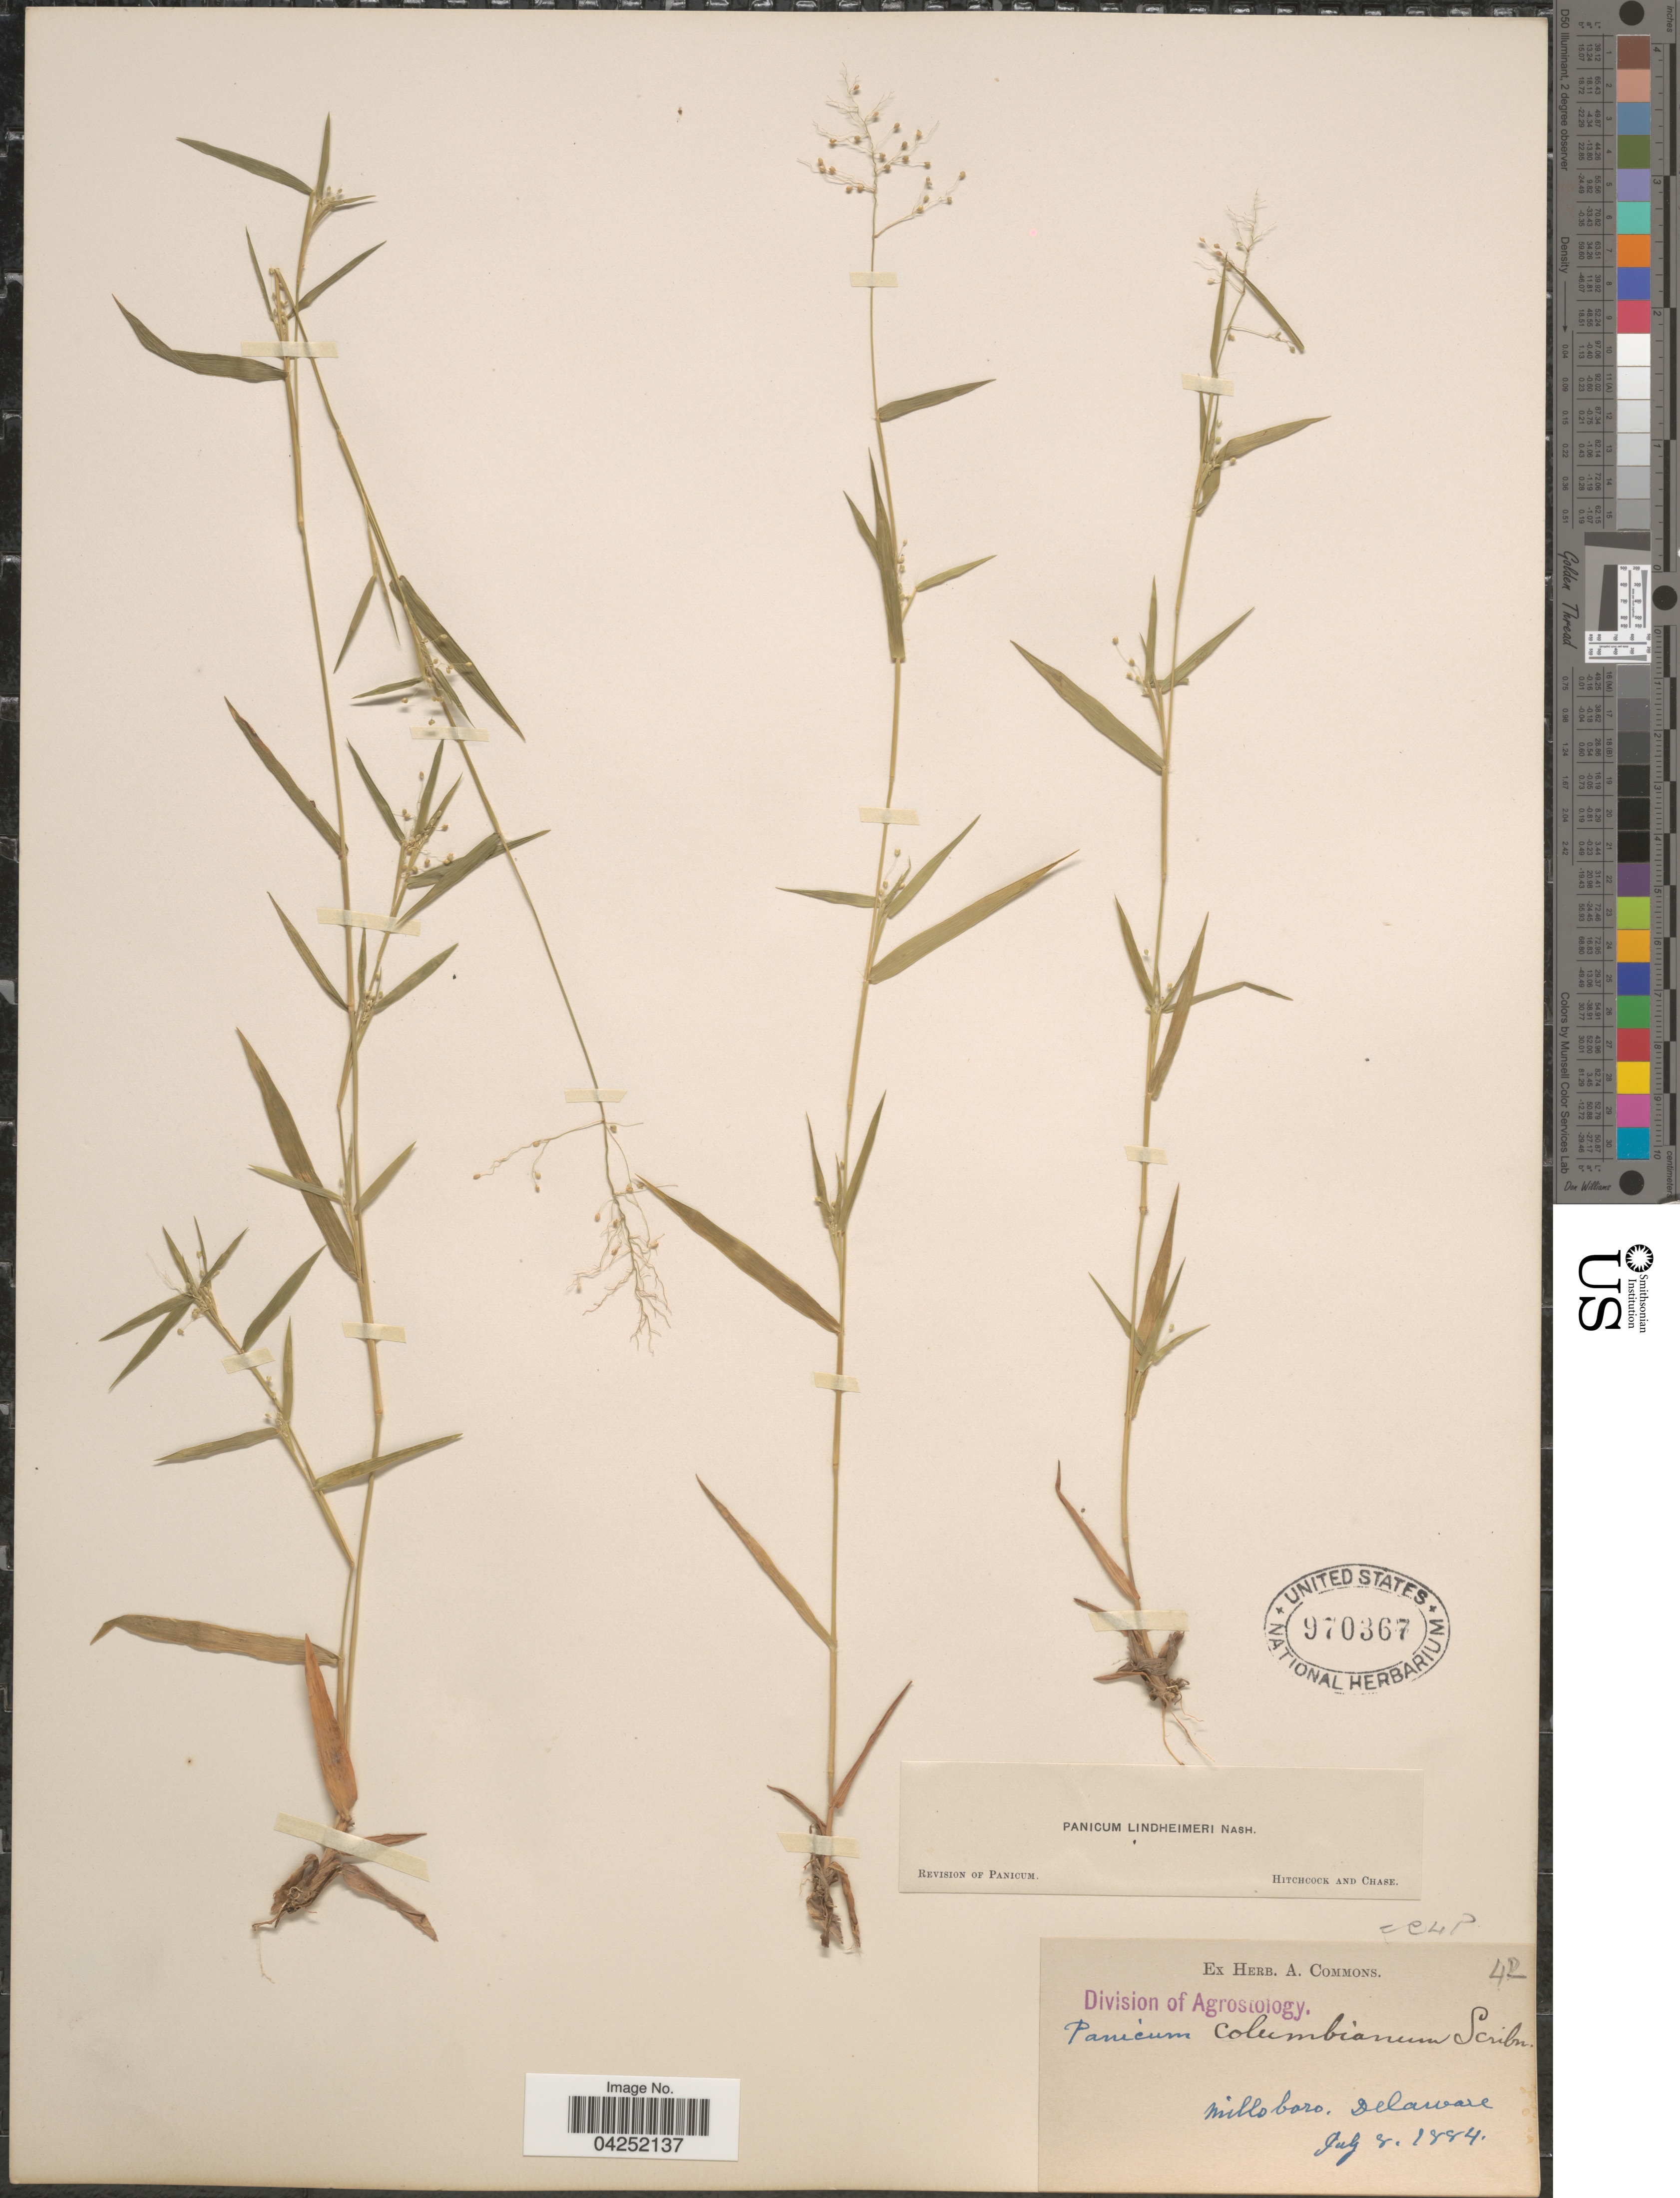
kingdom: Plantae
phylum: Tracheophyta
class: Liliopsida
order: Poales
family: Poaceae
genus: Dichanthelium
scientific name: Dichanthelium acuminatum var. lindheimeri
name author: (Nash) Gould & C.A. Clark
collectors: ex herb. A. Commons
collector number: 42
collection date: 1884-07-08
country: United States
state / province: Delaware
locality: Millsboro.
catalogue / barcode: US 970367